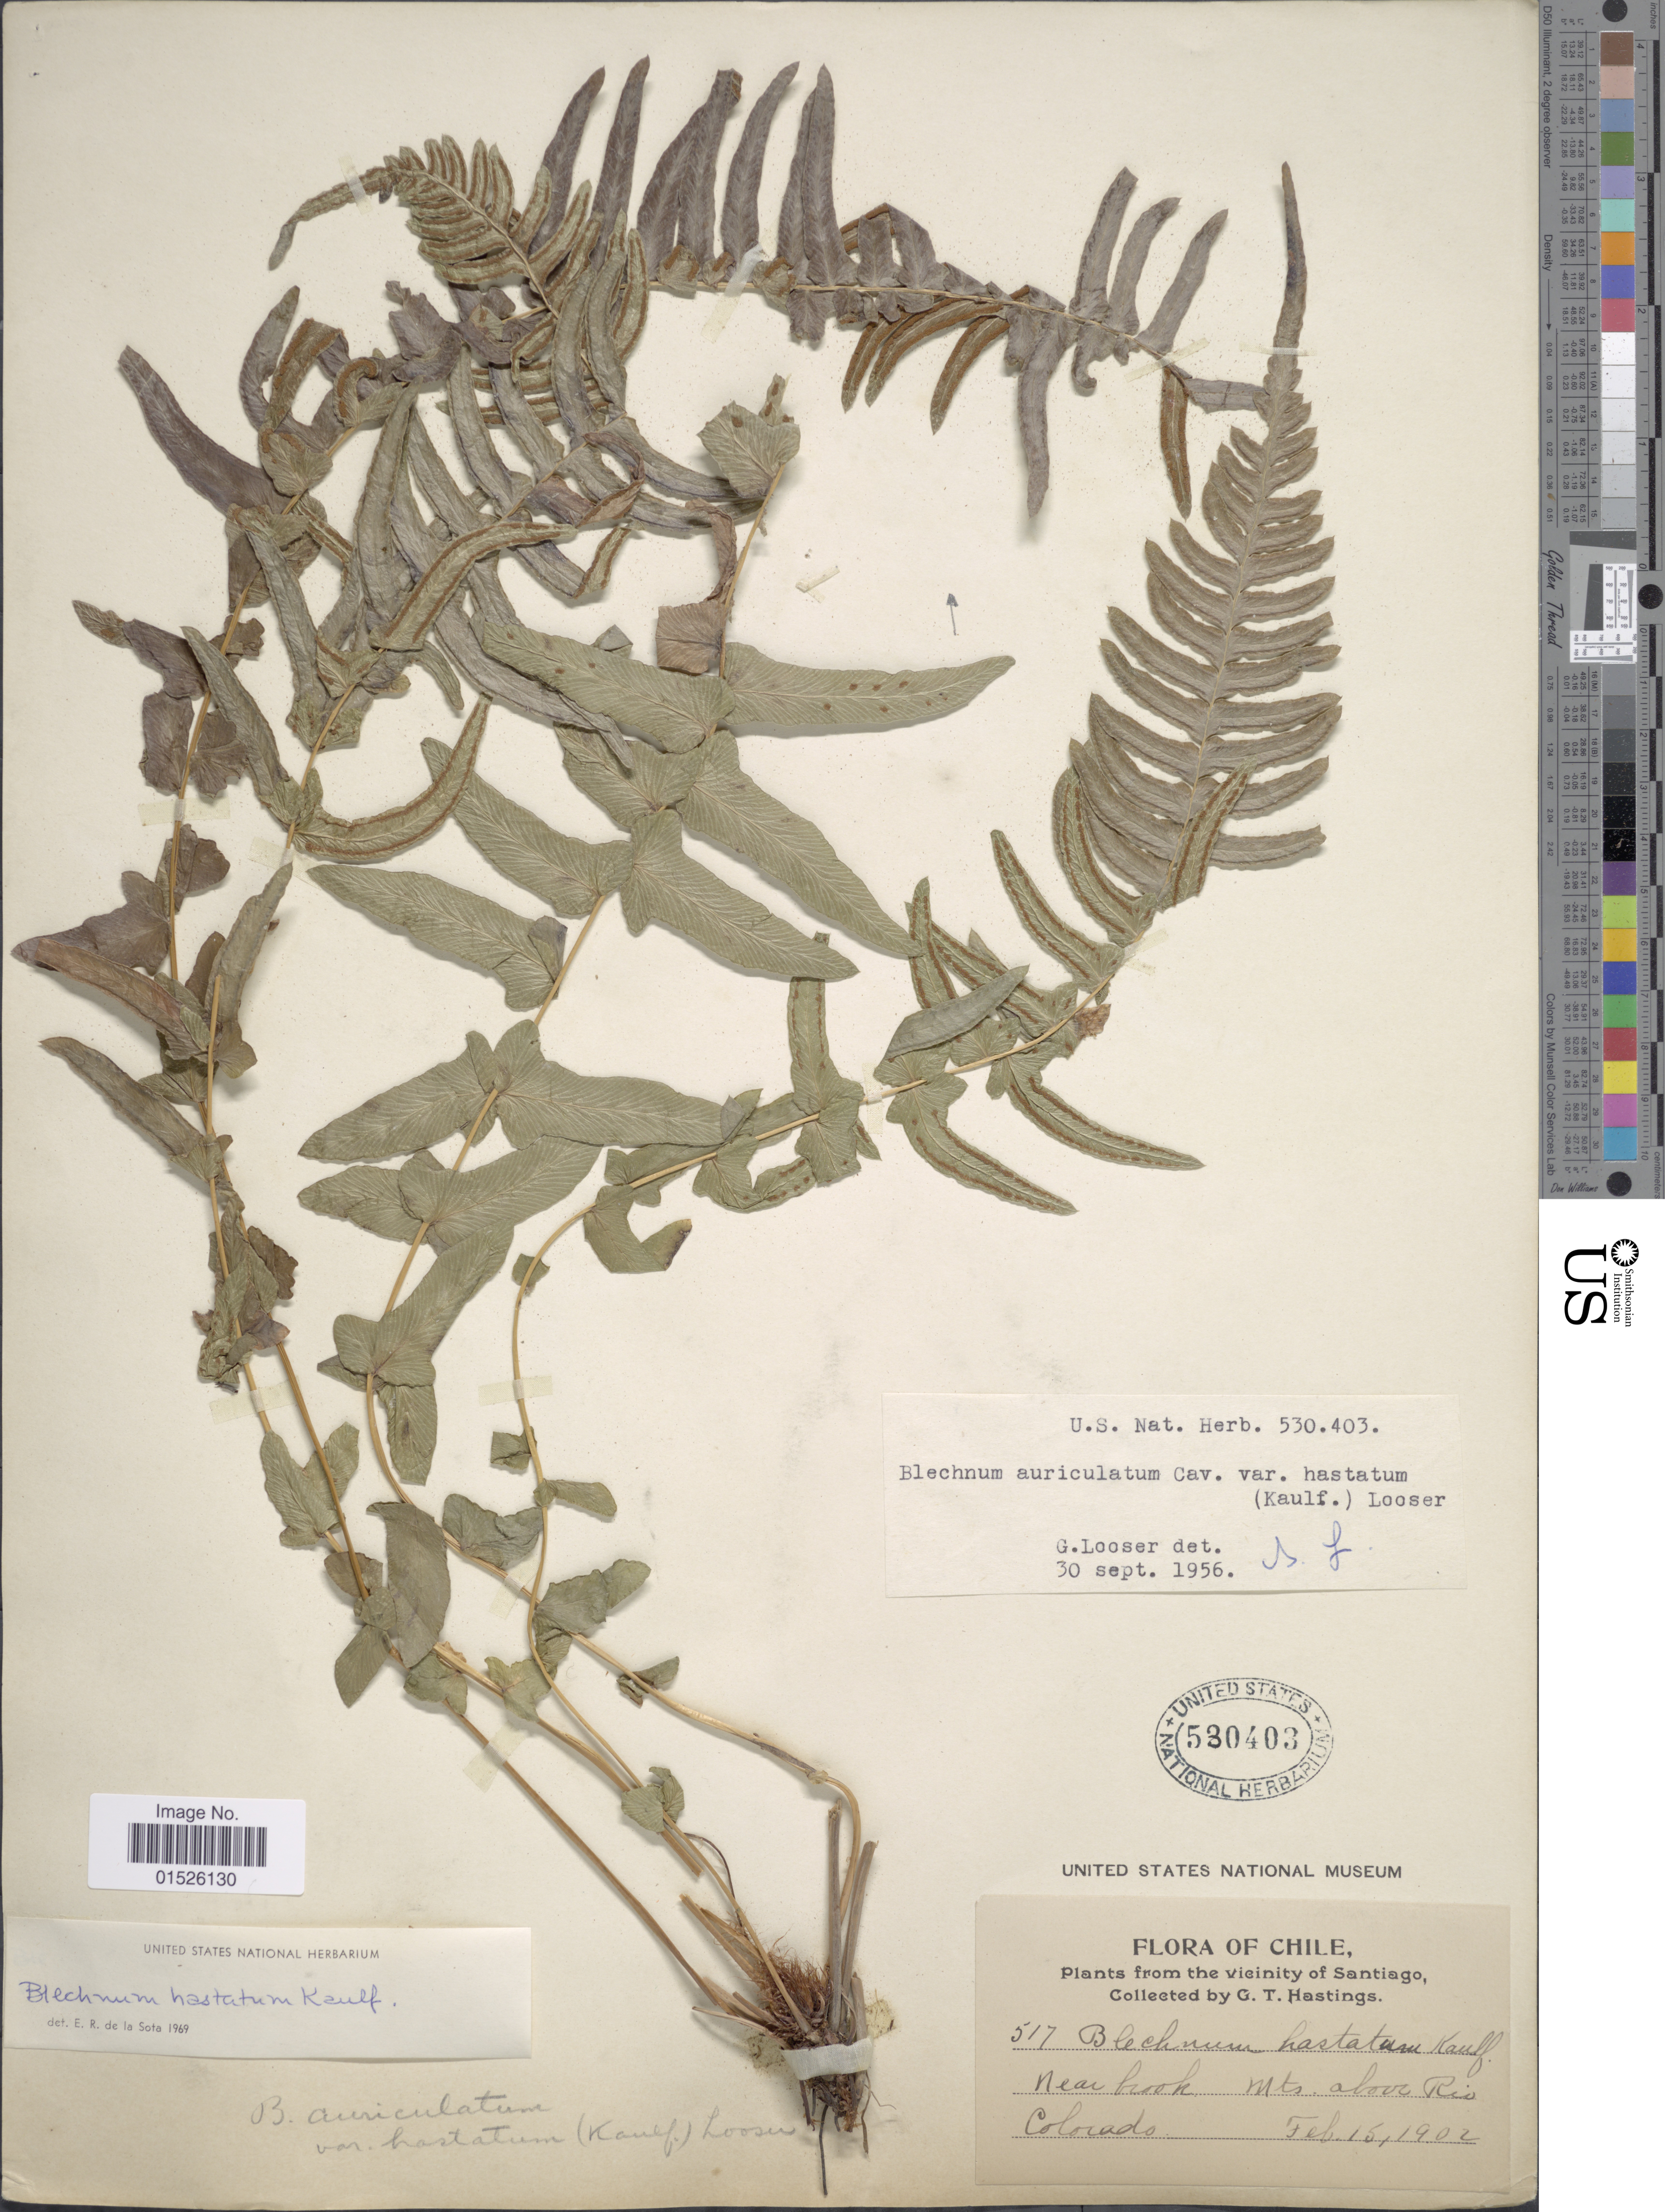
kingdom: Plantae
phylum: Tracheophyta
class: Polypodiopsida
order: Polypodiales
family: Blechnaceae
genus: Blechnum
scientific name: Blechnum hastatum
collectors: G. Hastings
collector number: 517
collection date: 1902-02-15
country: Chile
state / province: Región Metropolitana (RM)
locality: Chile, vicinity of Santiago. Near brook Mts. above Rio Colorado.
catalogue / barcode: US 530403